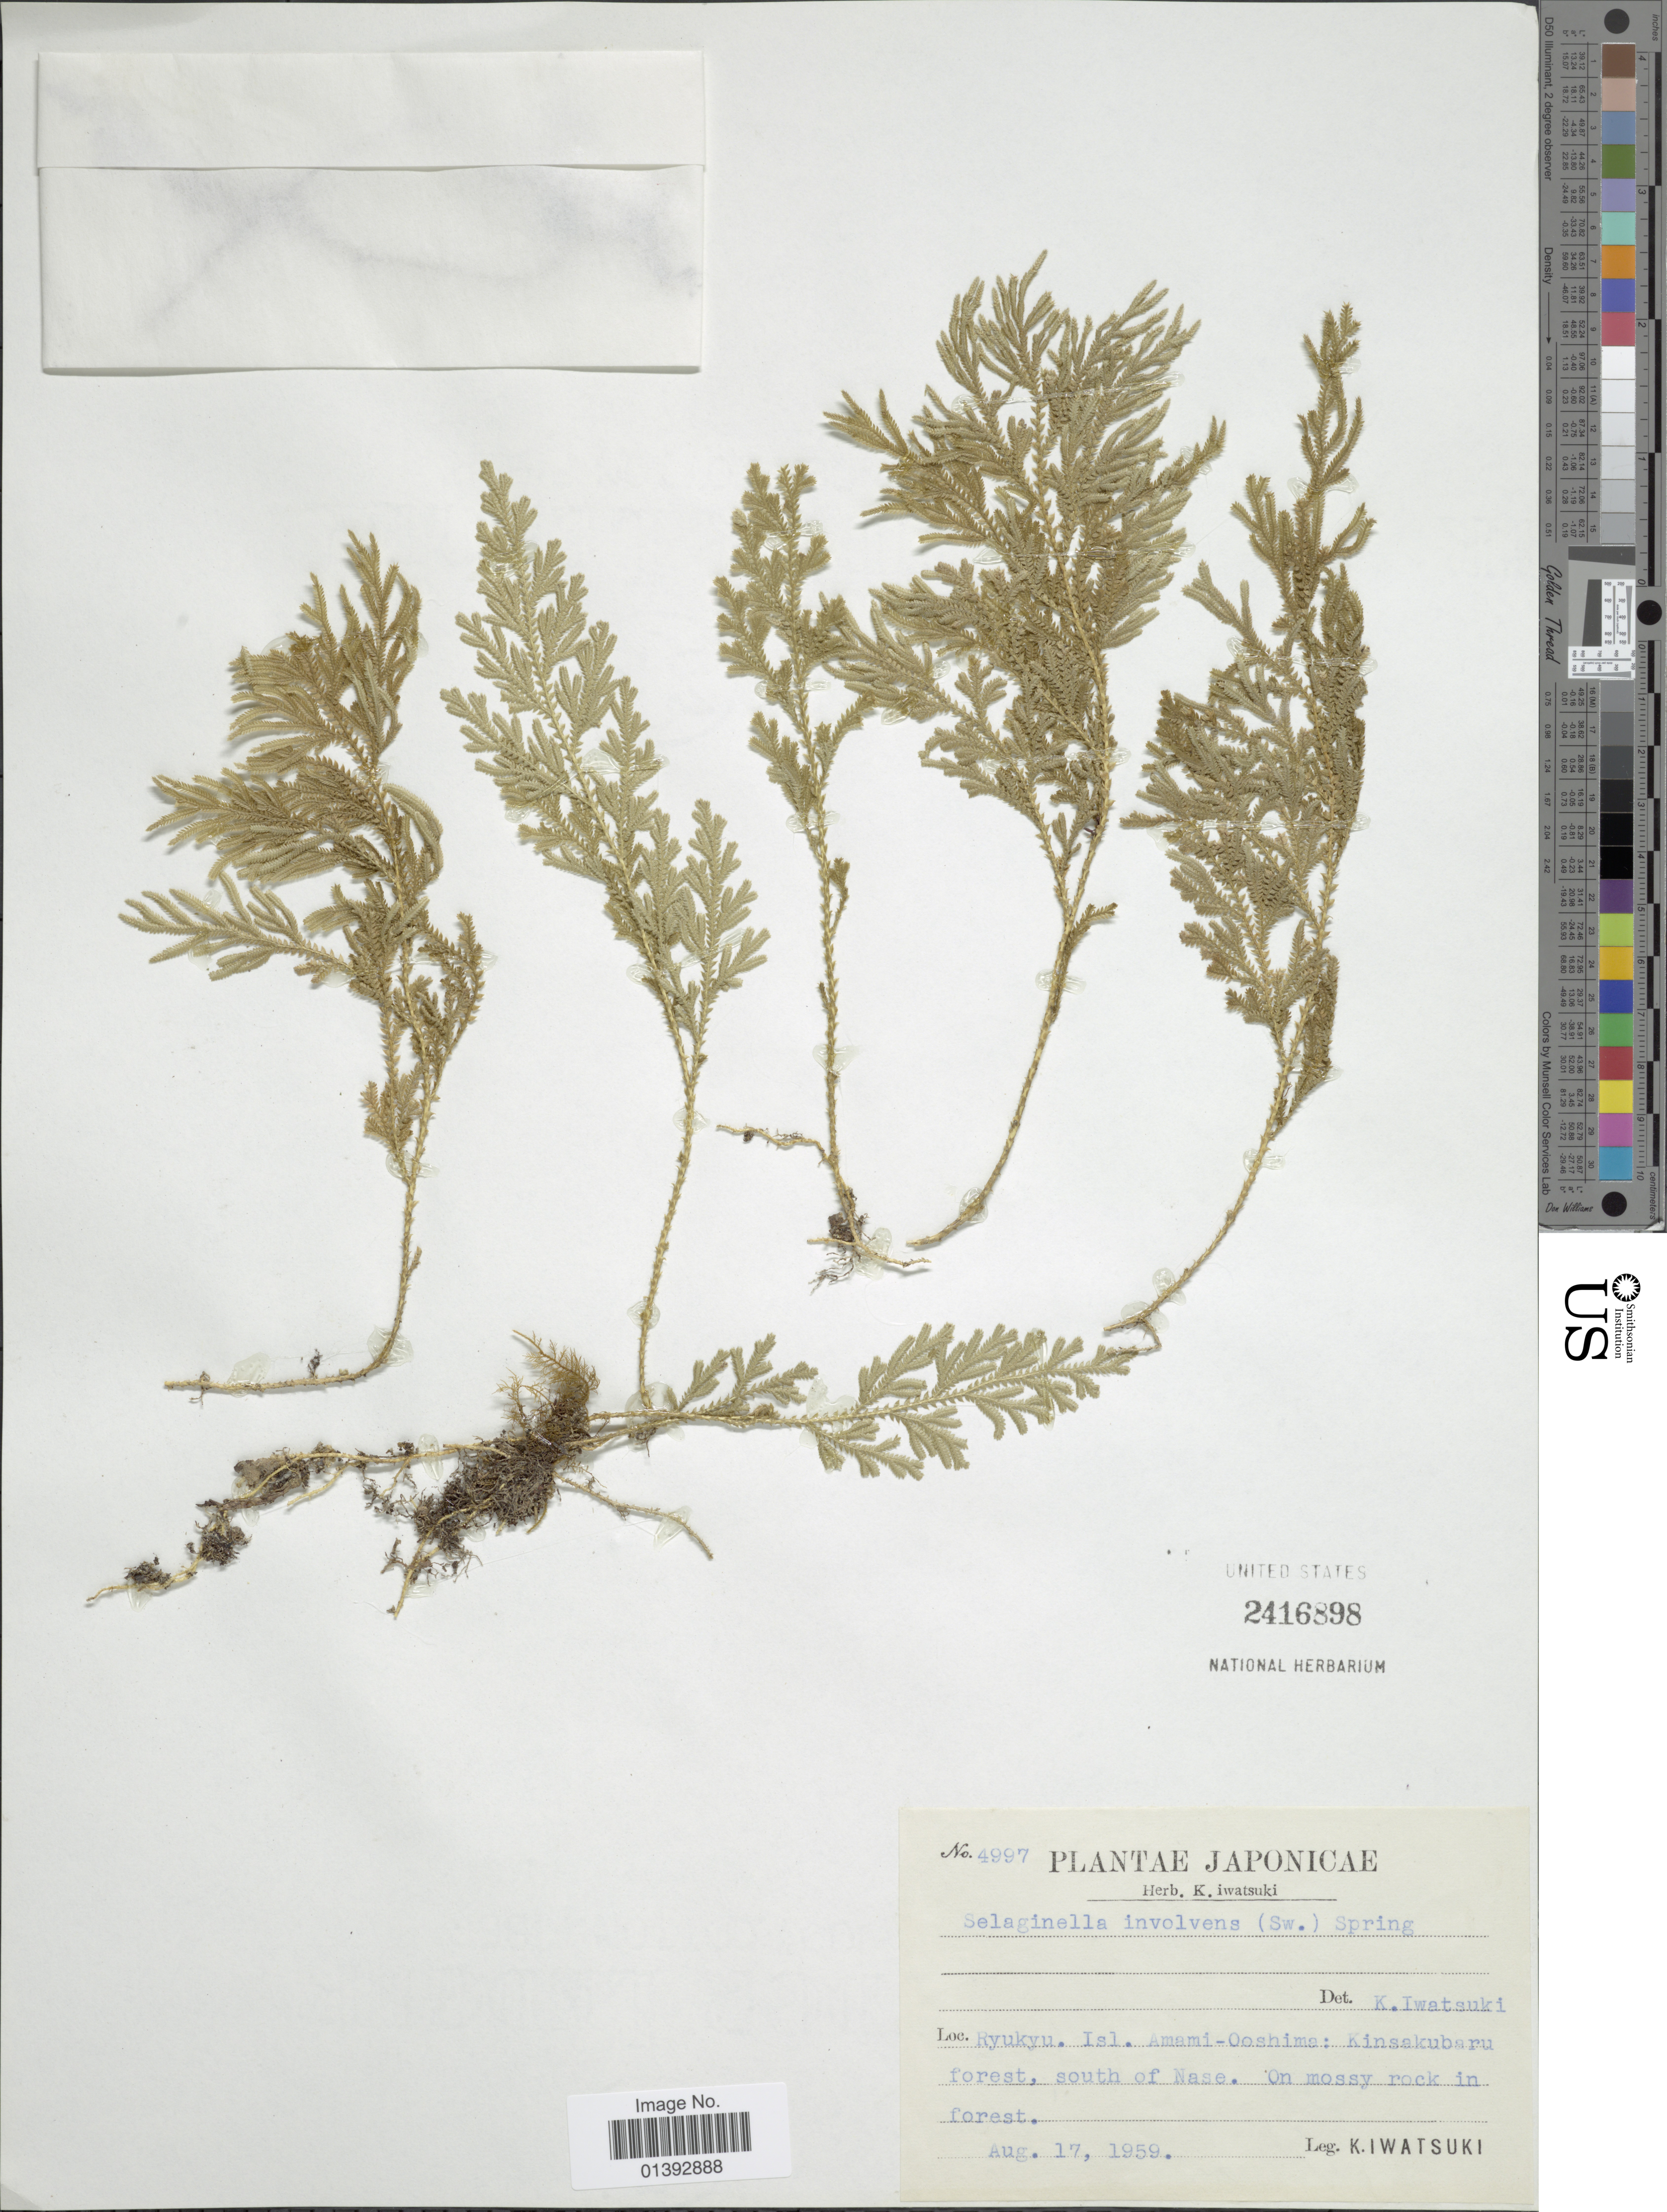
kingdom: Plantae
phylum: Tracheophyta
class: Lycopodiopsida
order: Selaginellales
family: Selaginellaceae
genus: Selaginella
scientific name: Selaginella involvens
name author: (Sw.) Spring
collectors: K. Iwatsuki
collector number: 4997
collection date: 1959-08-17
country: Japan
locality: Ryukyu Isl. Amami-Ooshima: Kinsakubaru forest, south of Nase, on mossy rock in forest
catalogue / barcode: US 2416898